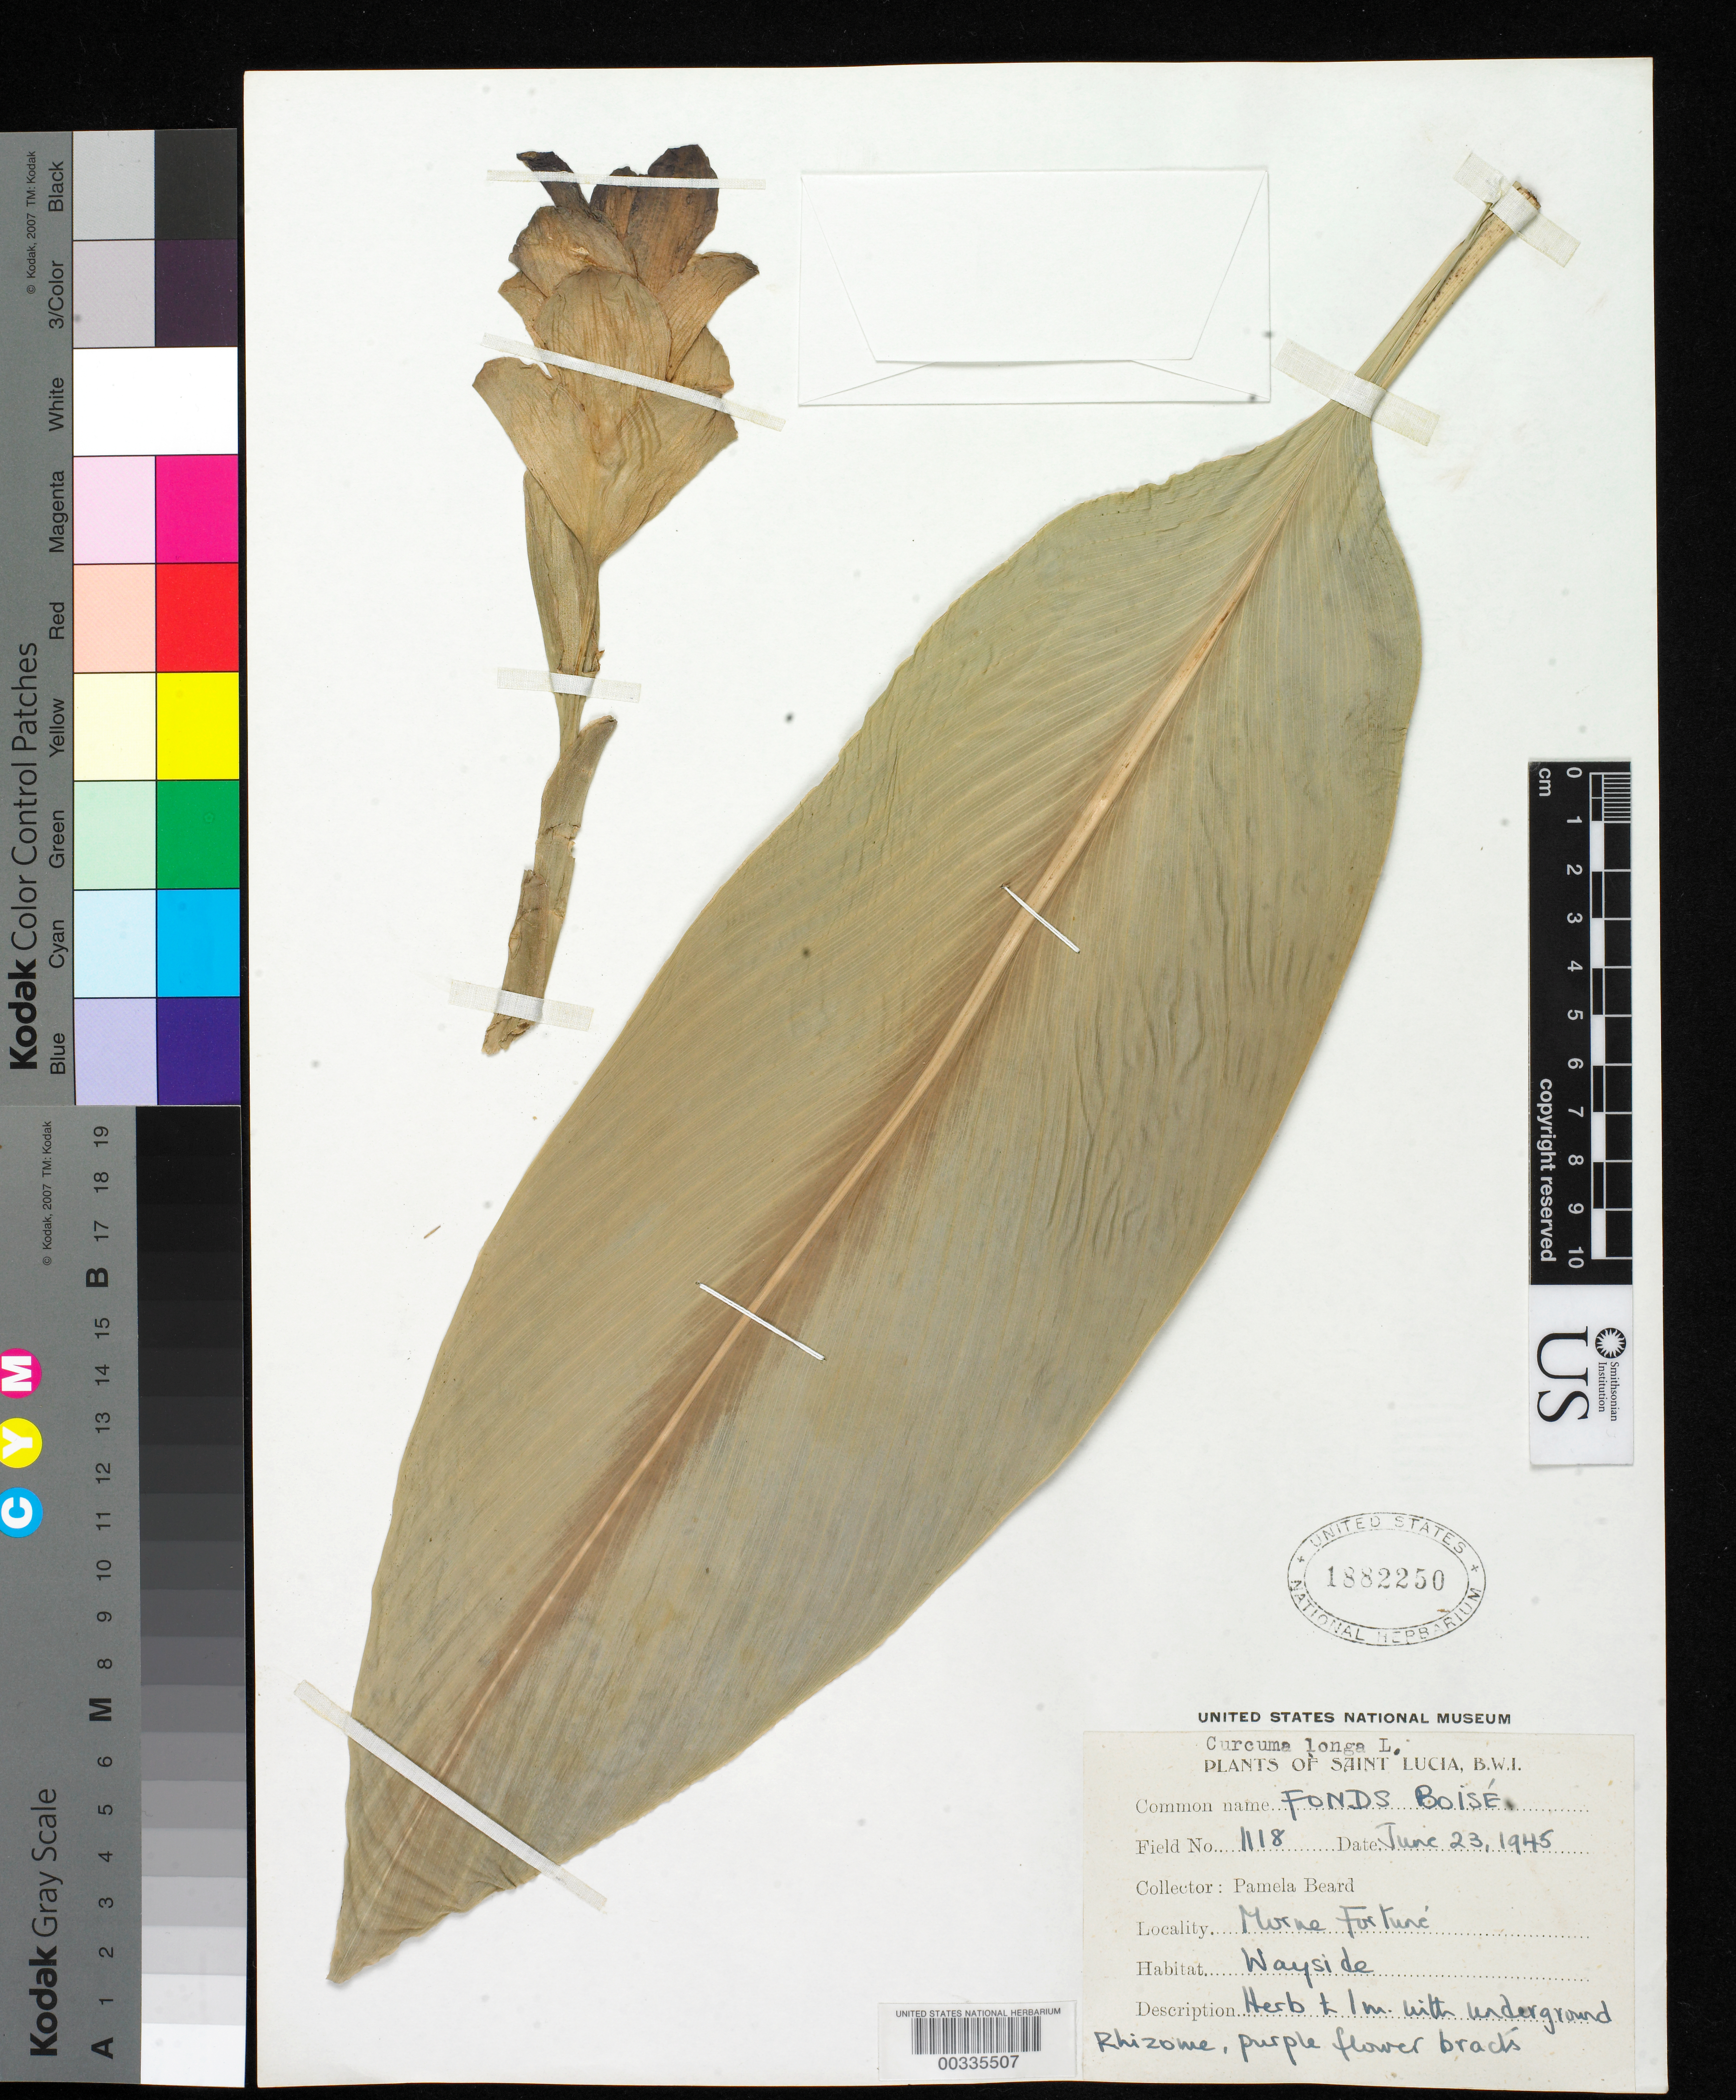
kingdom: Plantae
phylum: Tracheophyta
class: Liliopsida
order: Zingiberales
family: Zingiberaceae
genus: Curcuma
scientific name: Curcuma longa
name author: L.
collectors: P. Beard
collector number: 1118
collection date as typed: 23 Jun 1945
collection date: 1945-06-23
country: St. Lucia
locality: Morne fortune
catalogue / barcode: US 1882250